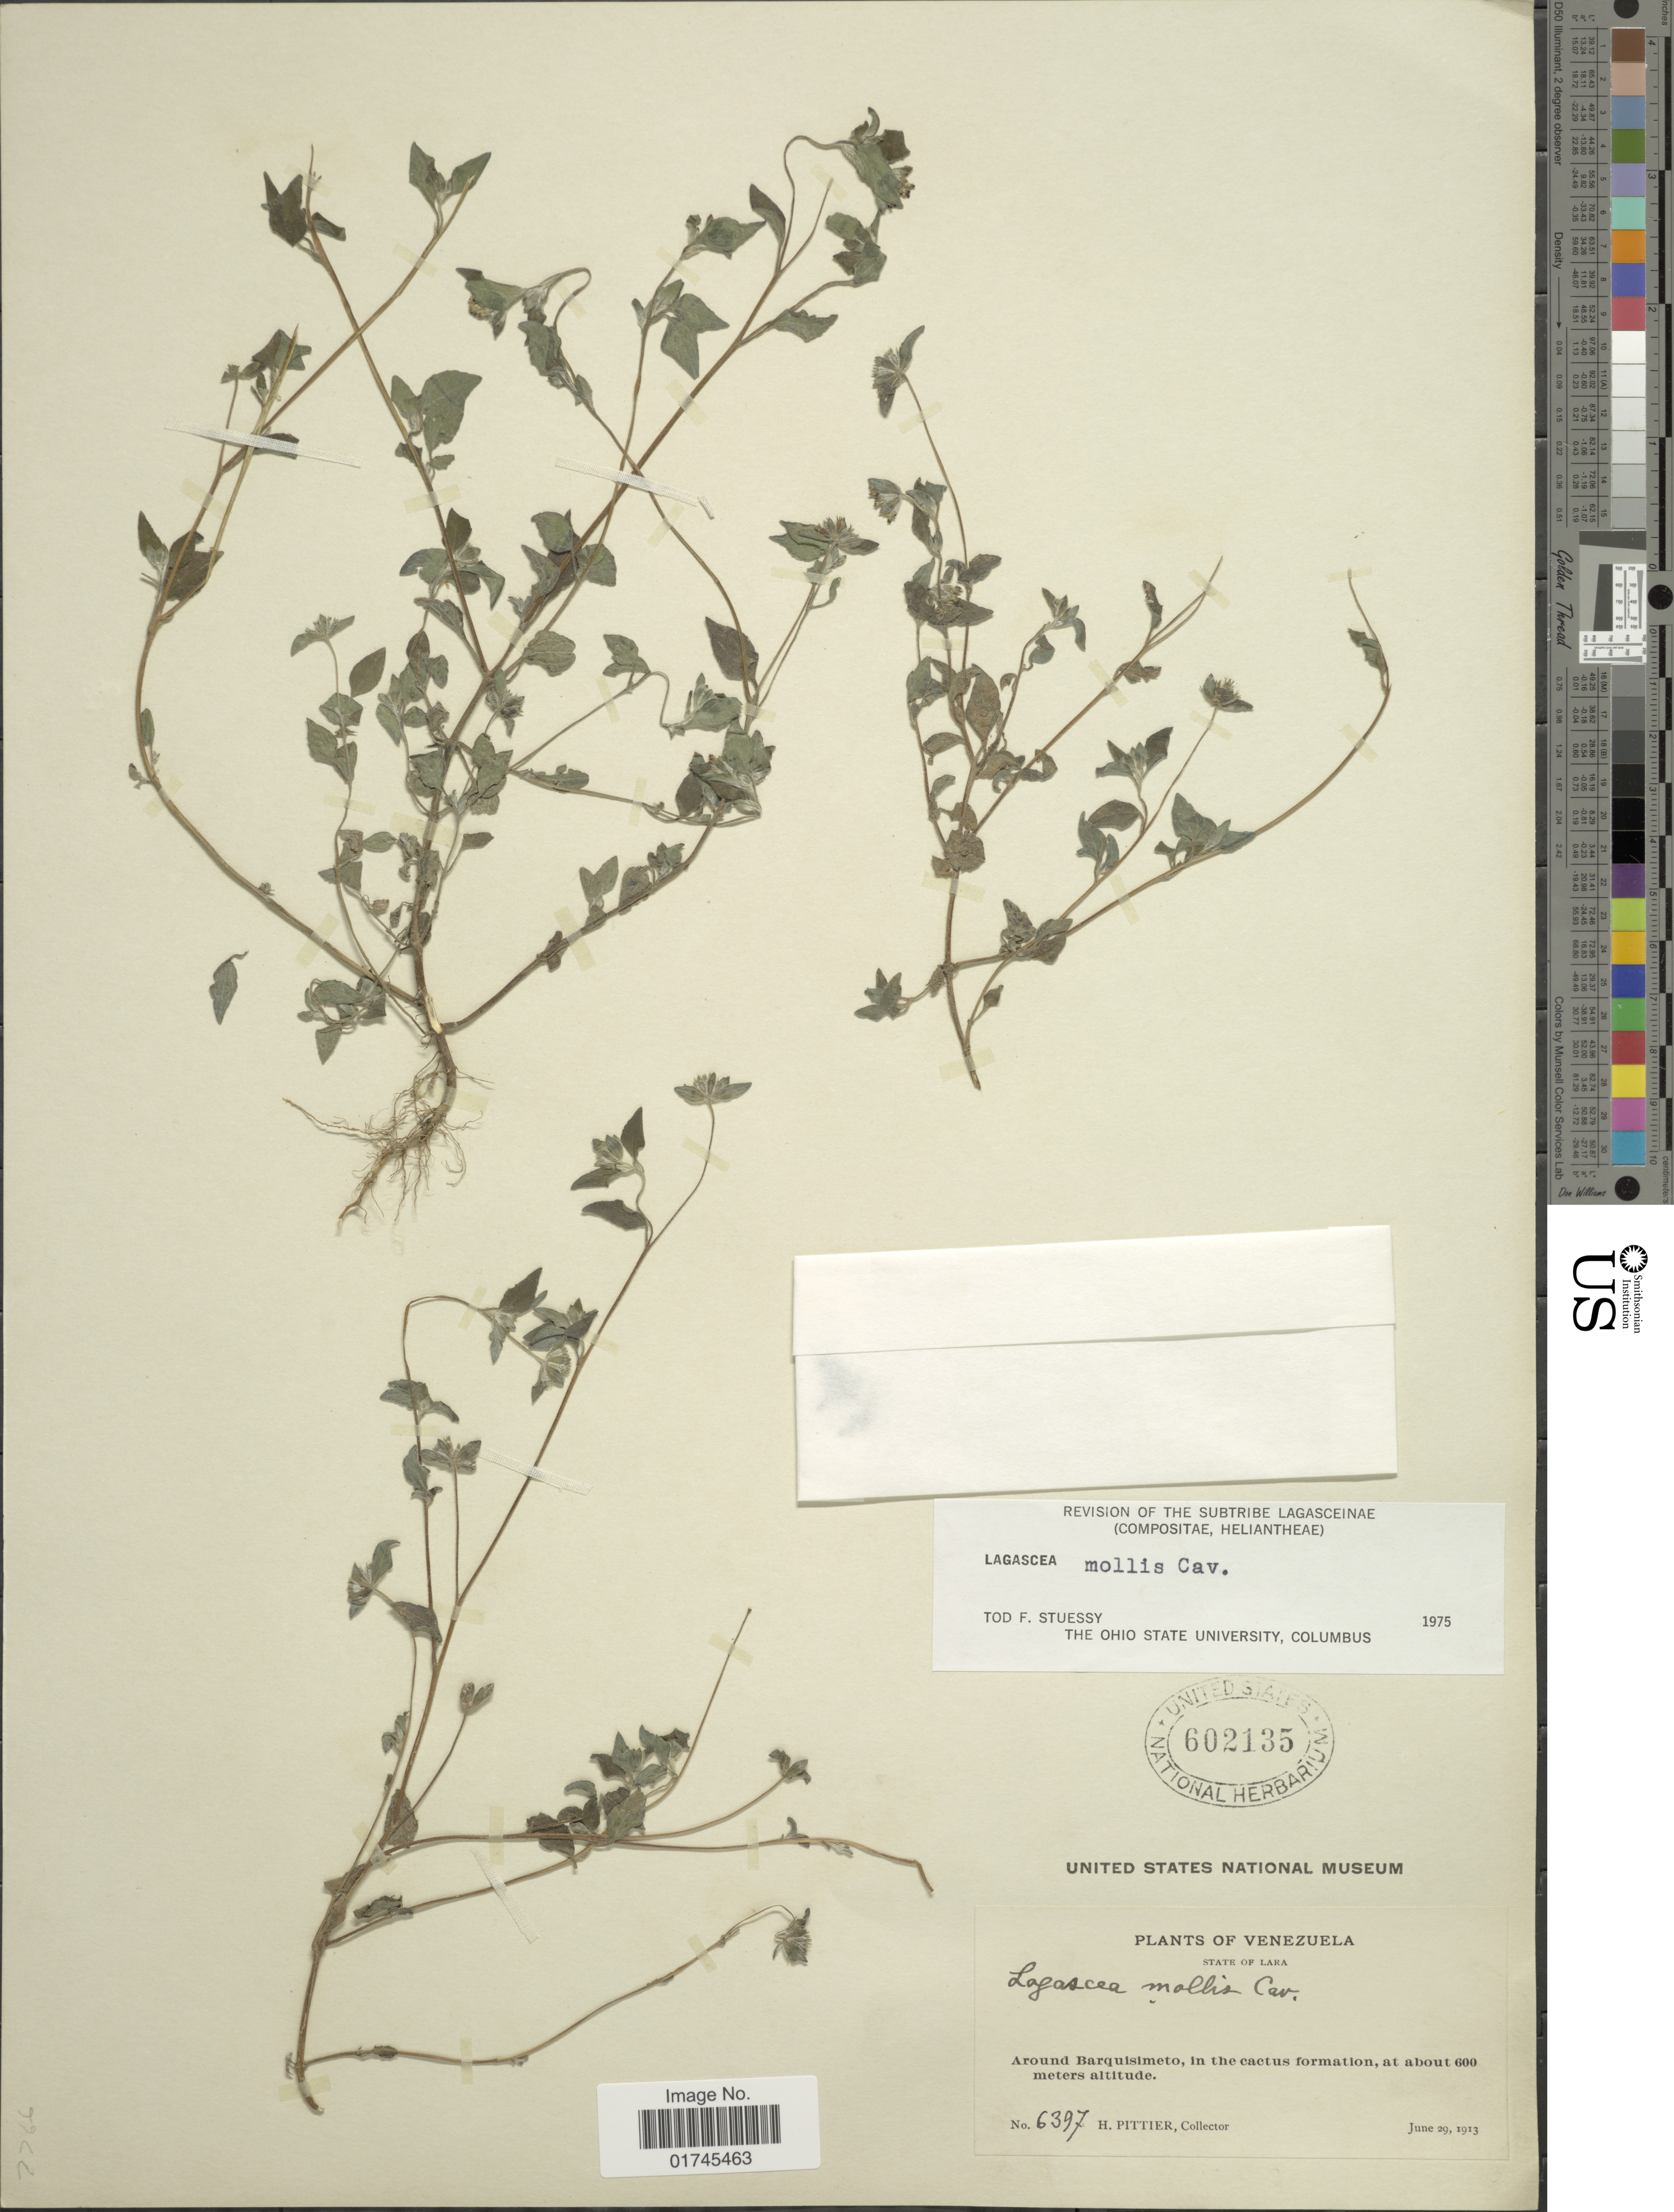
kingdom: Plantae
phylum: Tracheophyta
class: Magnoliopsida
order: Asterales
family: Asteraceae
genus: Lagascea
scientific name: Lagascea mollis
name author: Cav.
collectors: H. F. Pittier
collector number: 6397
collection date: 1913-06-29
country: Venezuela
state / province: Lara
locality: Around Barquisimeto, in the cactus formation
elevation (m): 600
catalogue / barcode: US 602135